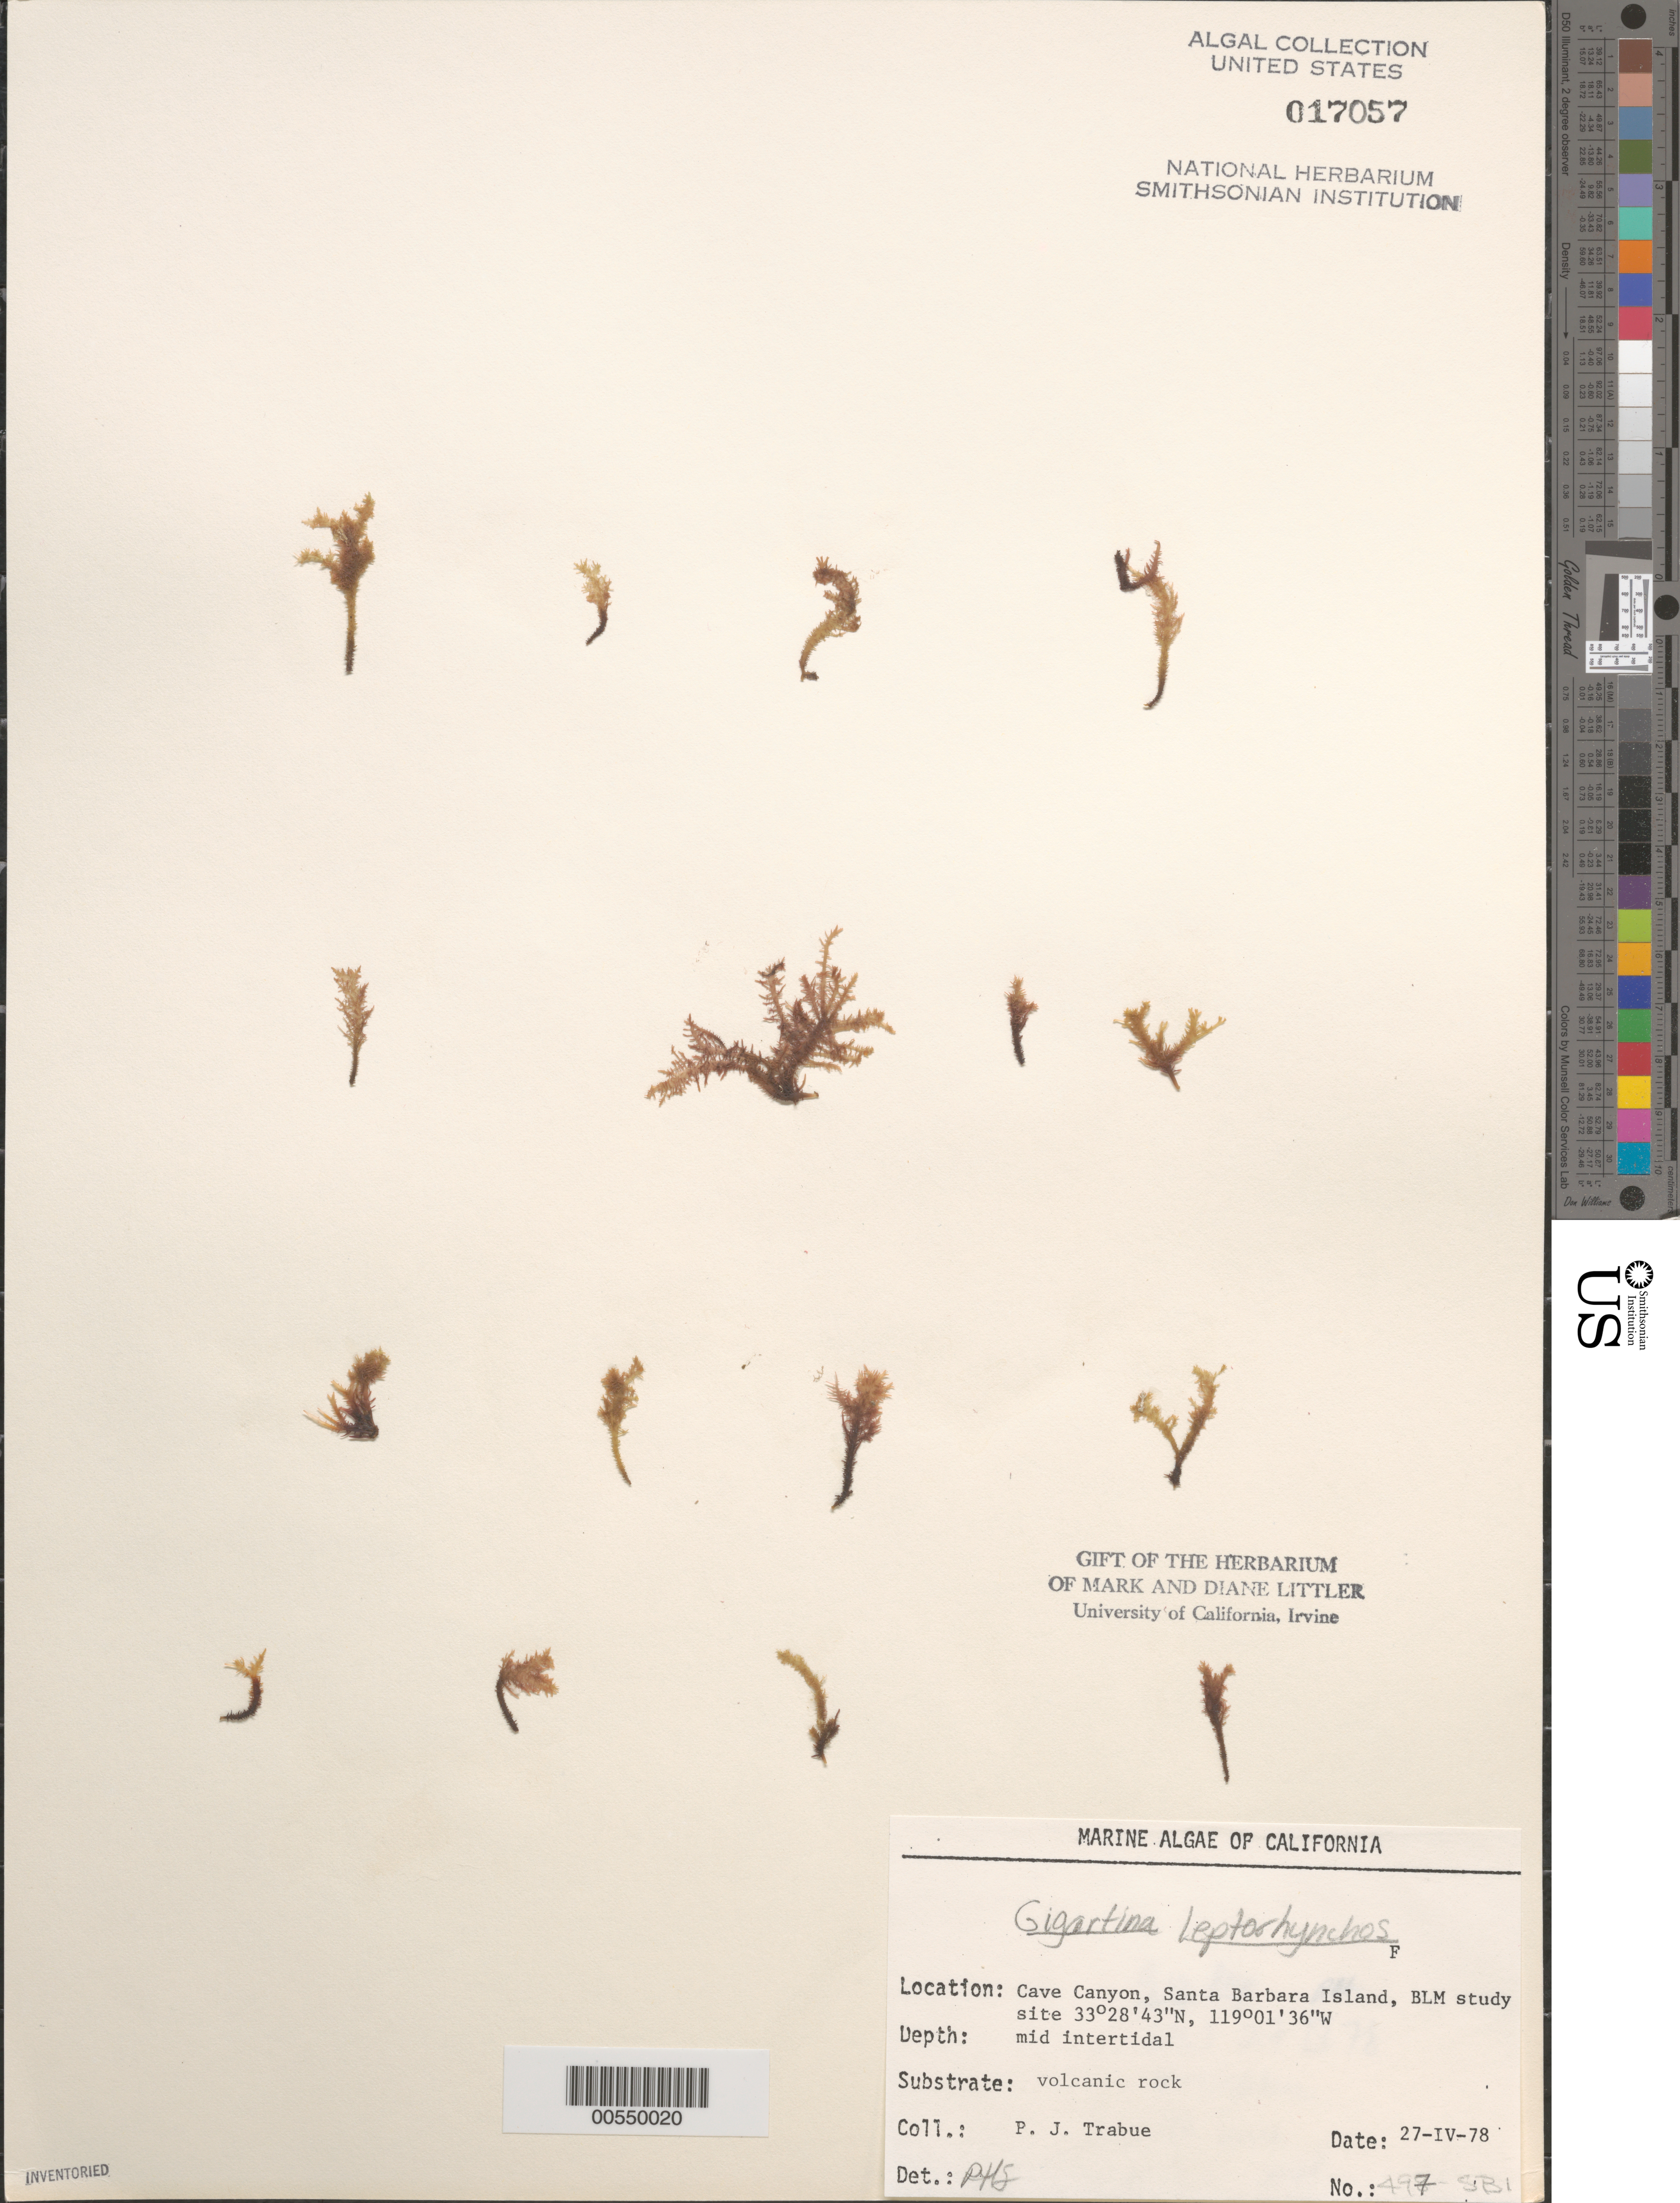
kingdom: Plantae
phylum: Rhodophyta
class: Florideophyceae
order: Gigartinales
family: Gigartinaceae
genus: Gigartina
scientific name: Gigartina leptorhynchos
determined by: Sims, Robert H.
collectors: P. J. Trabue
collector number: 497-sbi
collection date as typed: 27 Apr 1978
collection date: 1978-04-27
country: United States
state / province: California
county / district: Santa Barbara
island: Santa Barbara Island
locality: Cave Canyon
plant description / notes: BLM-SOCALBIGHT Rocky Intertidal Survey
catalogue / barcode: US 17057